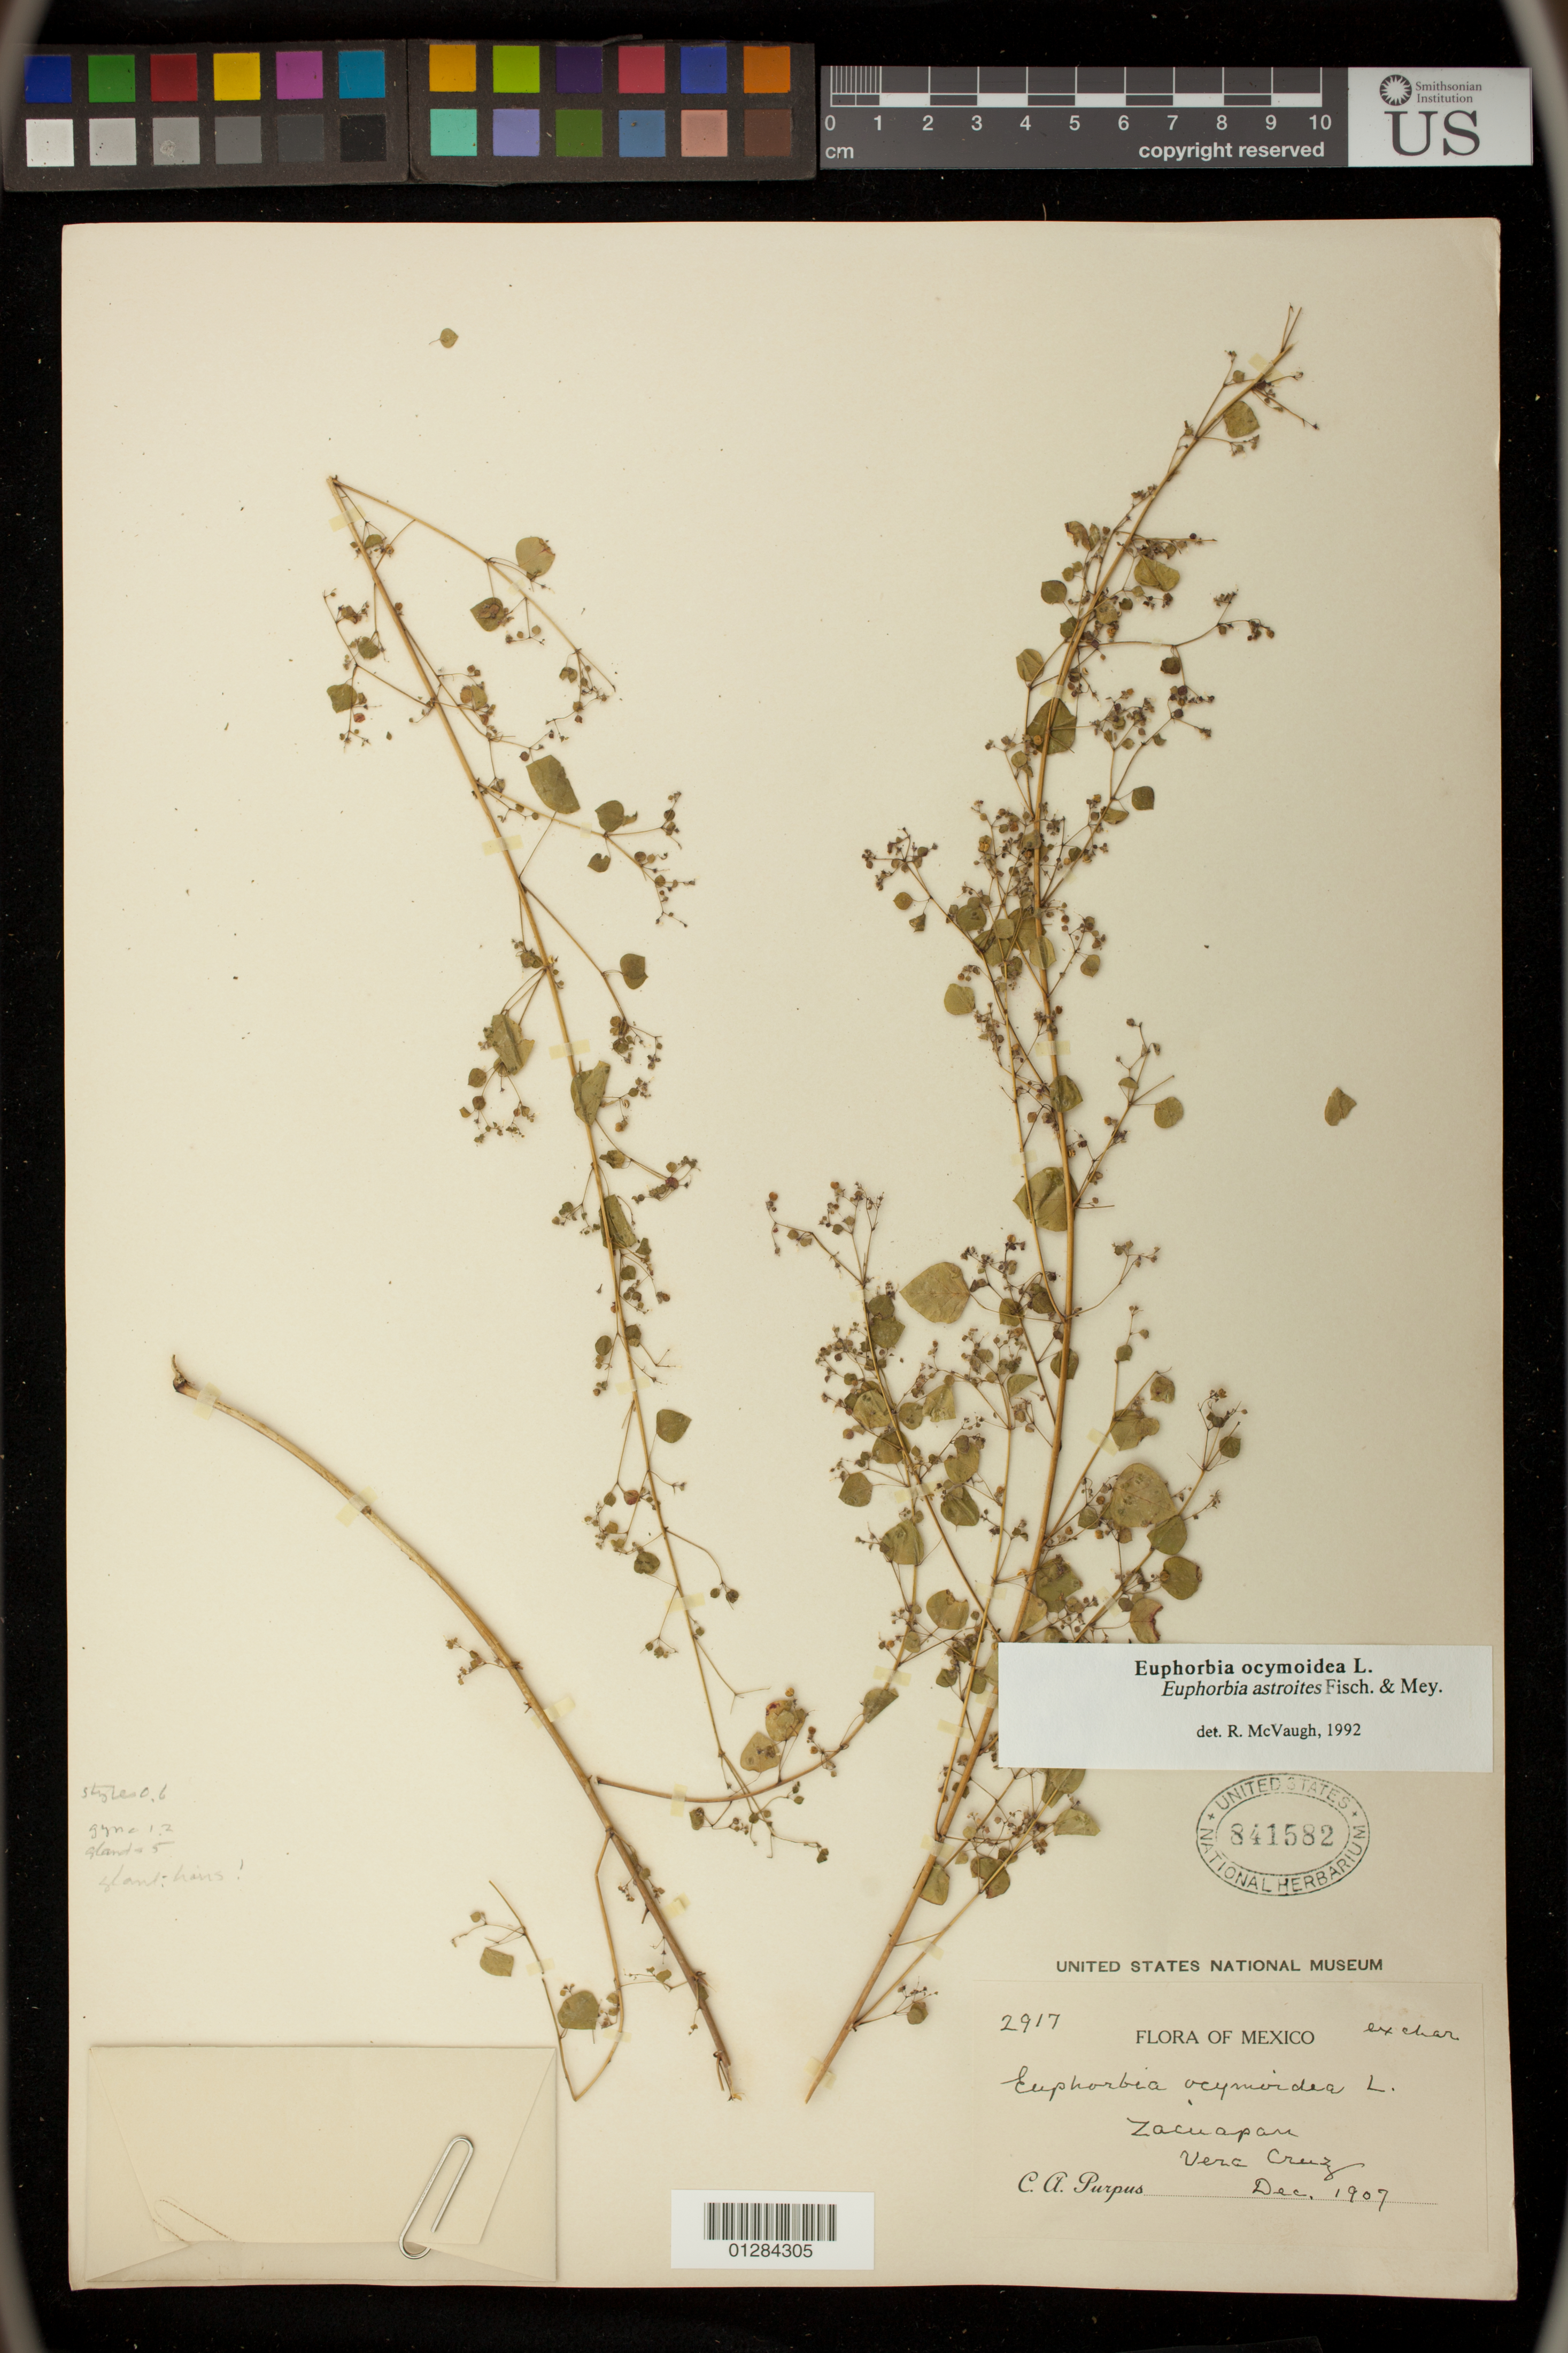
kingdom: Plantae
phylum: Tracheophyta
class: Magnoliopsida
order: Malpighiales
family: Euphorbiaceae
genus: Euphorbia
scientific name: Euphorbia ocymoidea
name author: L.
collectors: C. A. Purpus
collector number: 2917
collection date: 1907-12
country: Mexico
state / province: Sonora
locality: Vera Cruz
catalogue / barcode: US 841582